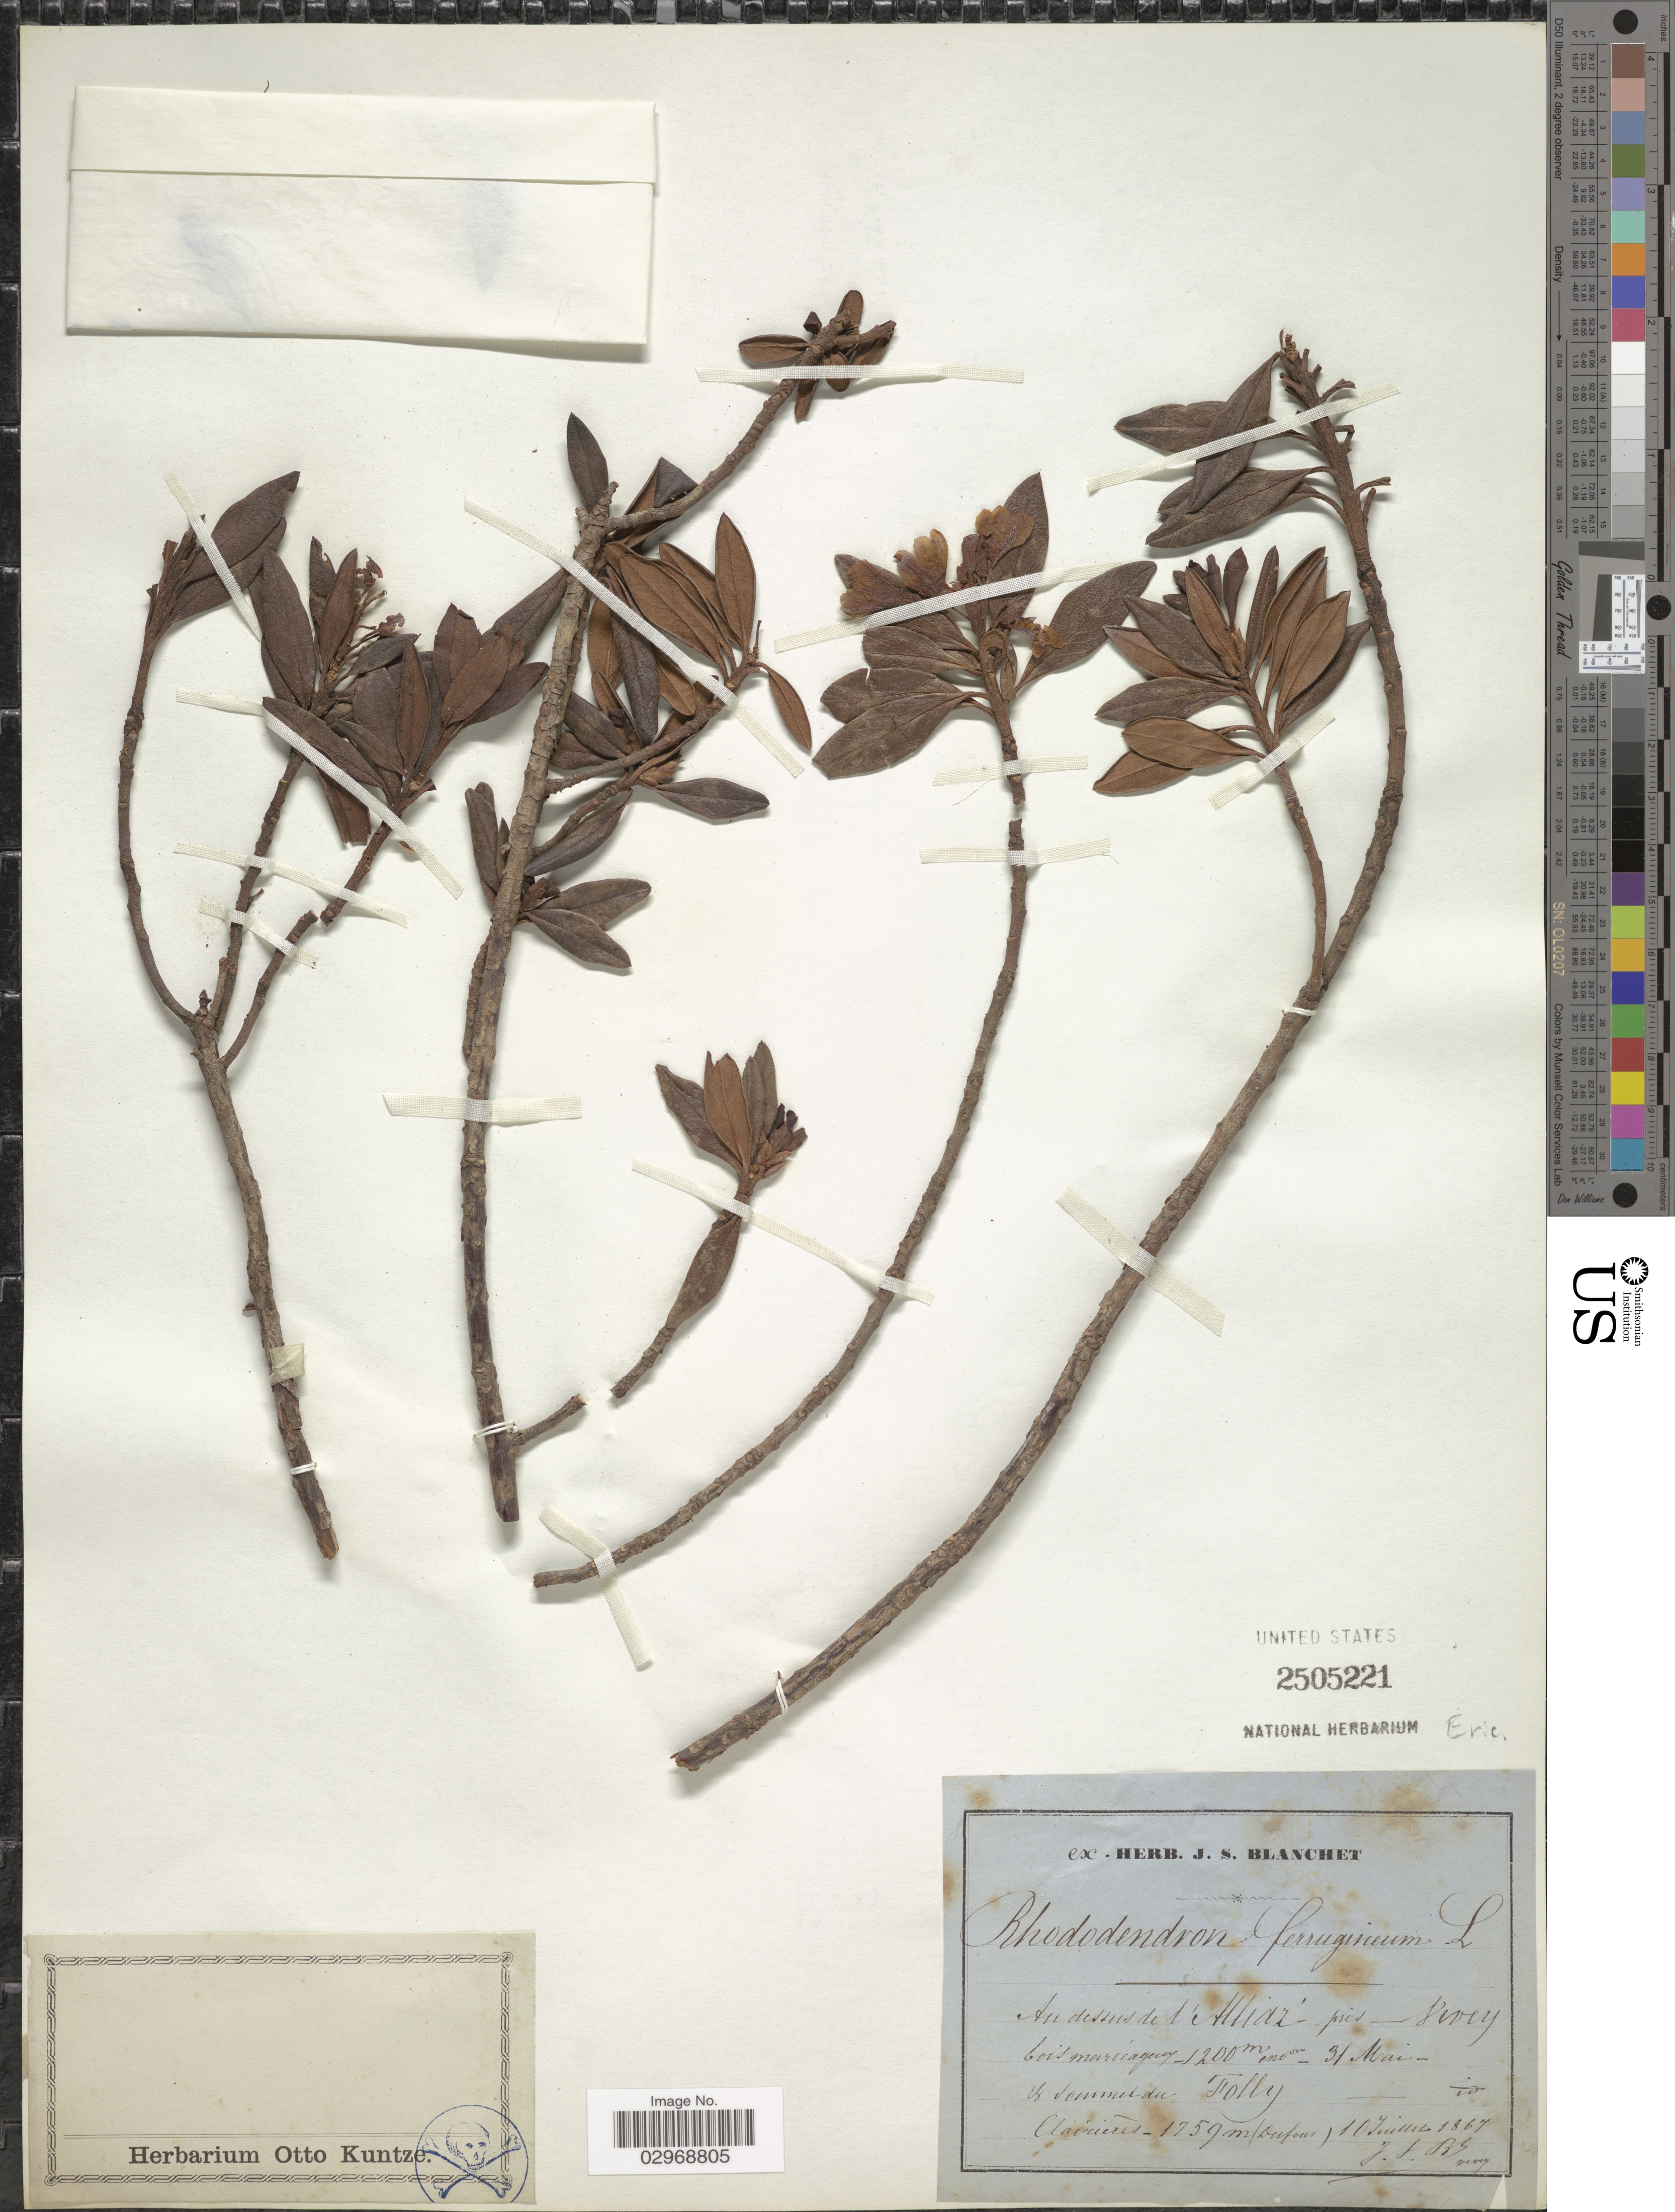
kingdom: Plantae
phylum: Tracheophyta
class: Magnoliopsida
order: Ericales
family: Ericaceae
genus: Rhododendron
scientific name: Rhododendron ferrugineum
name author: L.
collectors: J. Blanchet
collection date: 1867-06-10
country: Switzerland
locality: Au dessus de l'Atlair pres Vivey bois maricageuy.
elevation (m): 1200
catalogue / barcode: US 2505221